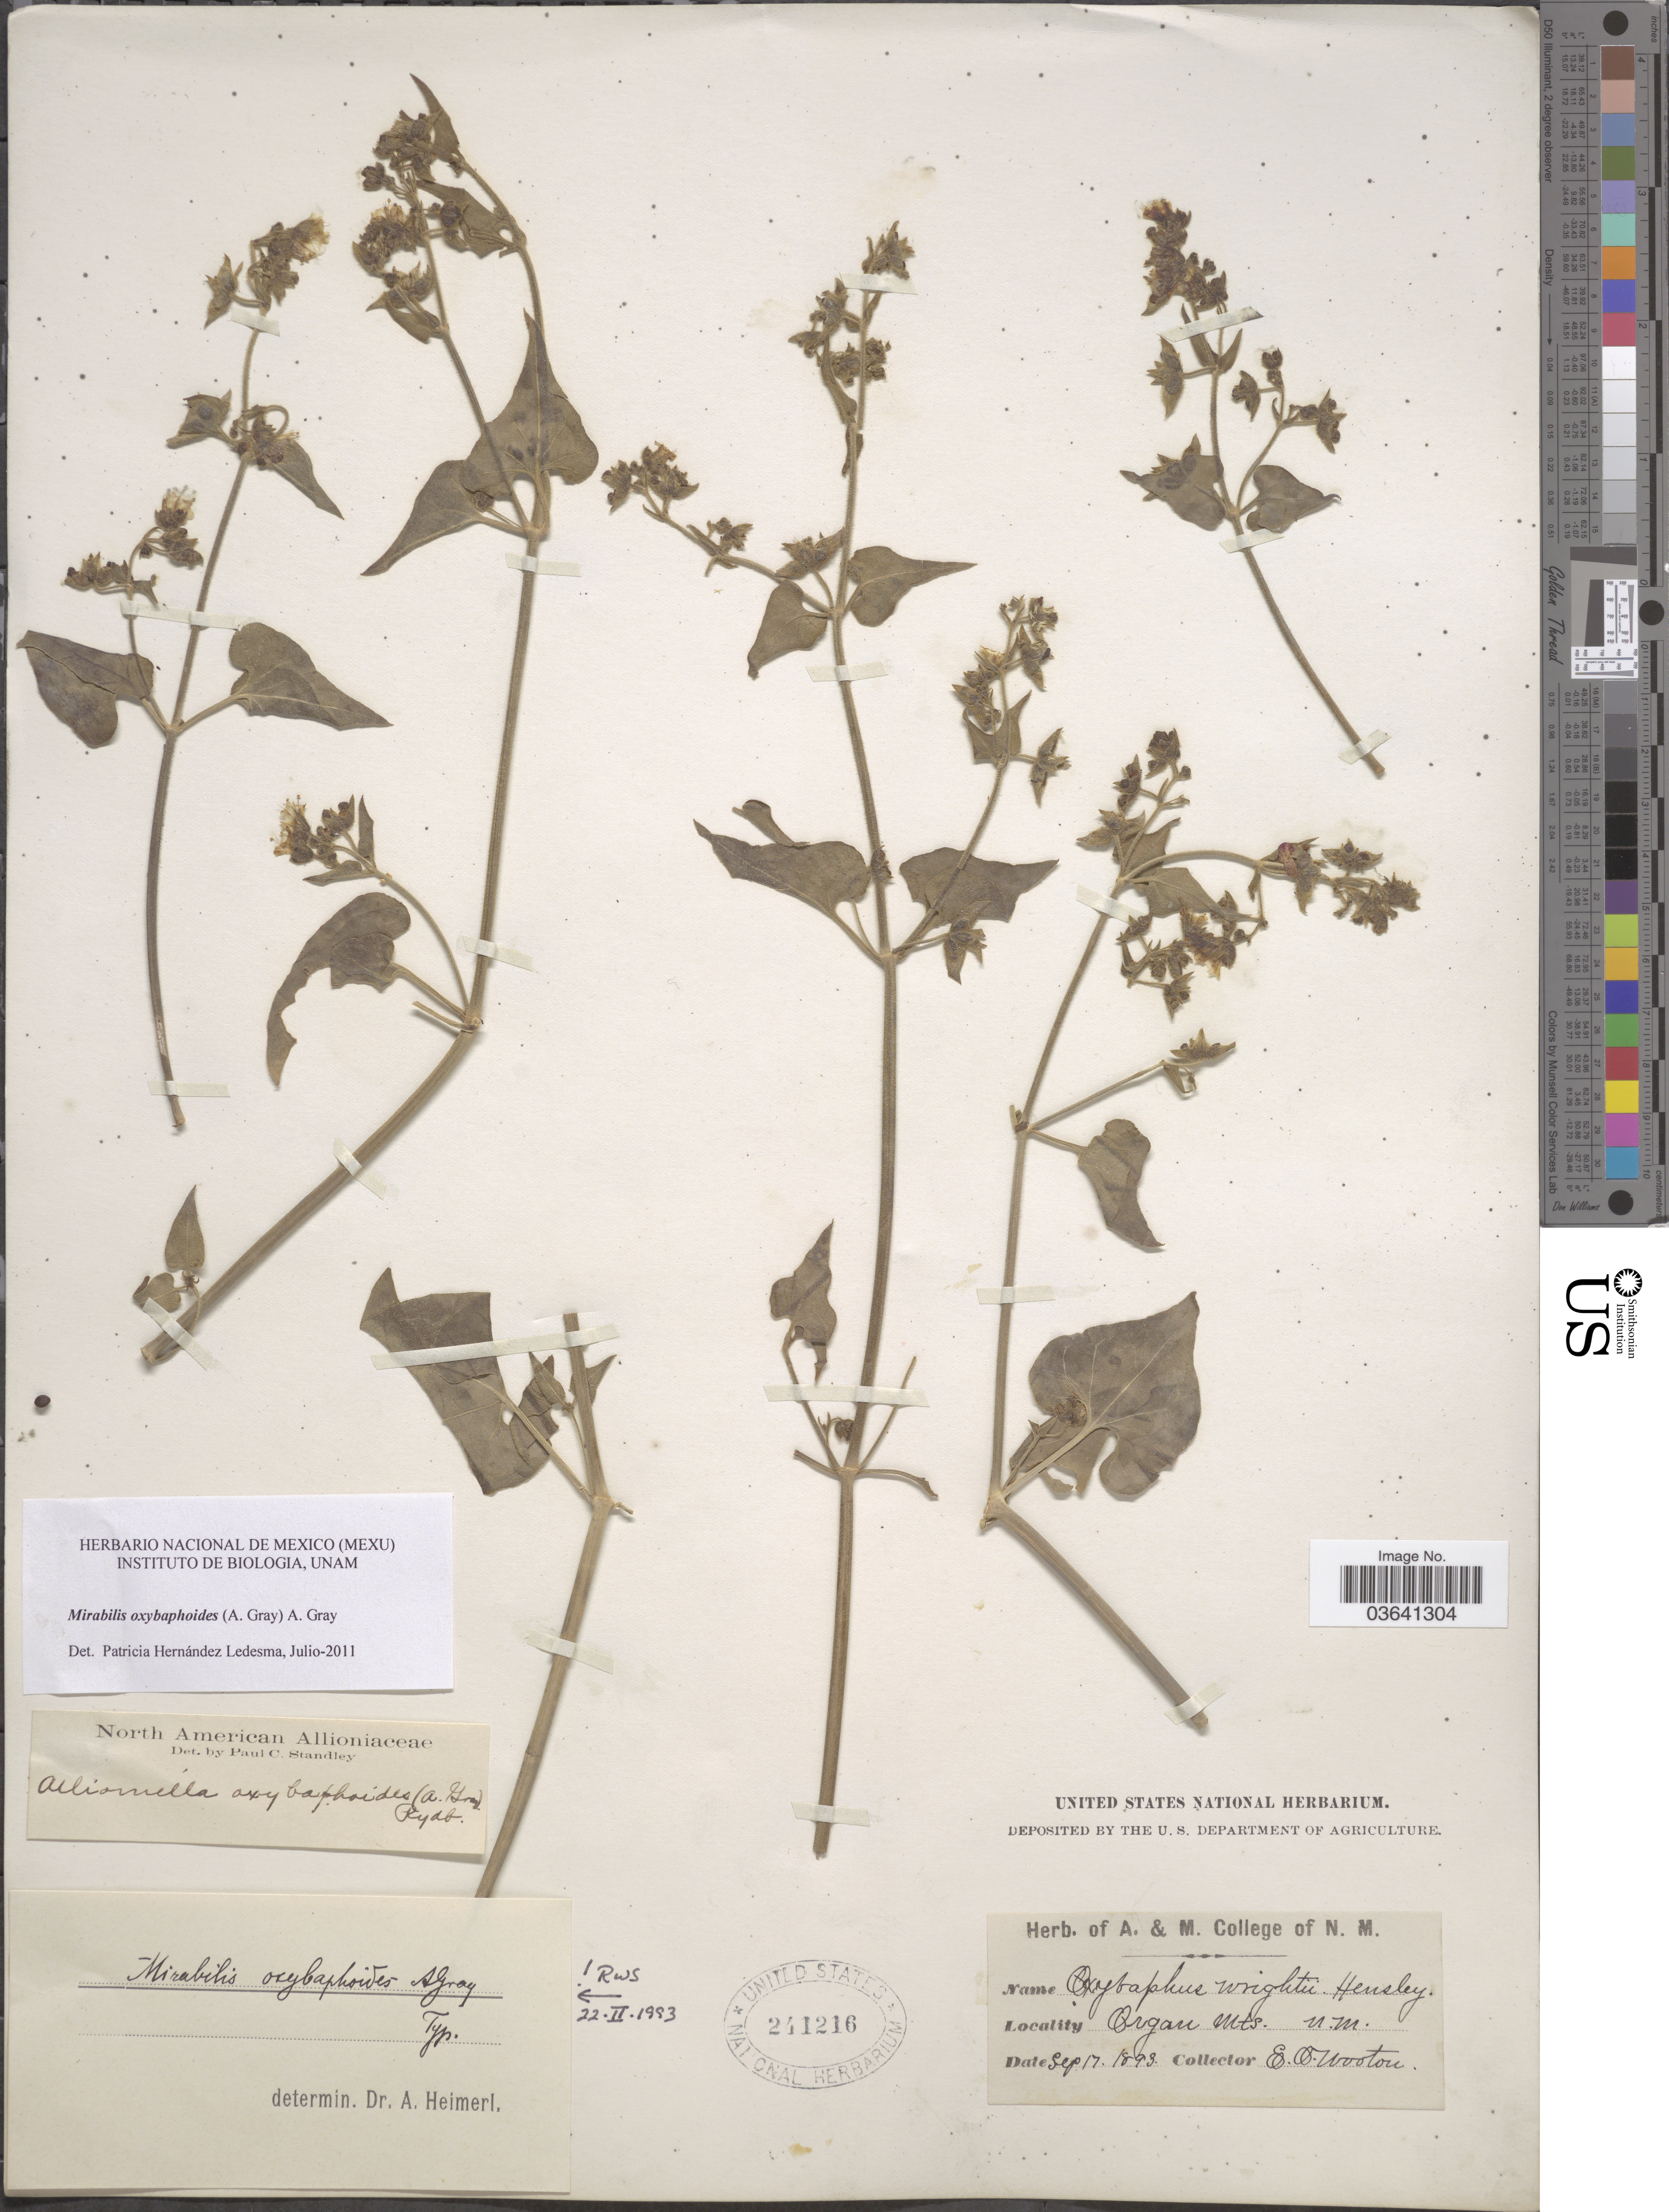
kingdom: Plantae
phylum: Tracheophyta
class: Magnoliopsida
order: Caryophyllales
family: Nyctaginaceae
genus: Mirabilis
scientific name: Mirabilis oxybaphoides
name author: (A. Gray) A. Gray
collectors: E. O. Wooton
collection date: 1893-09-17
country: United States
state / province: New Mexico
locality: Organ Mts.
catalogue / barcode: US 241216